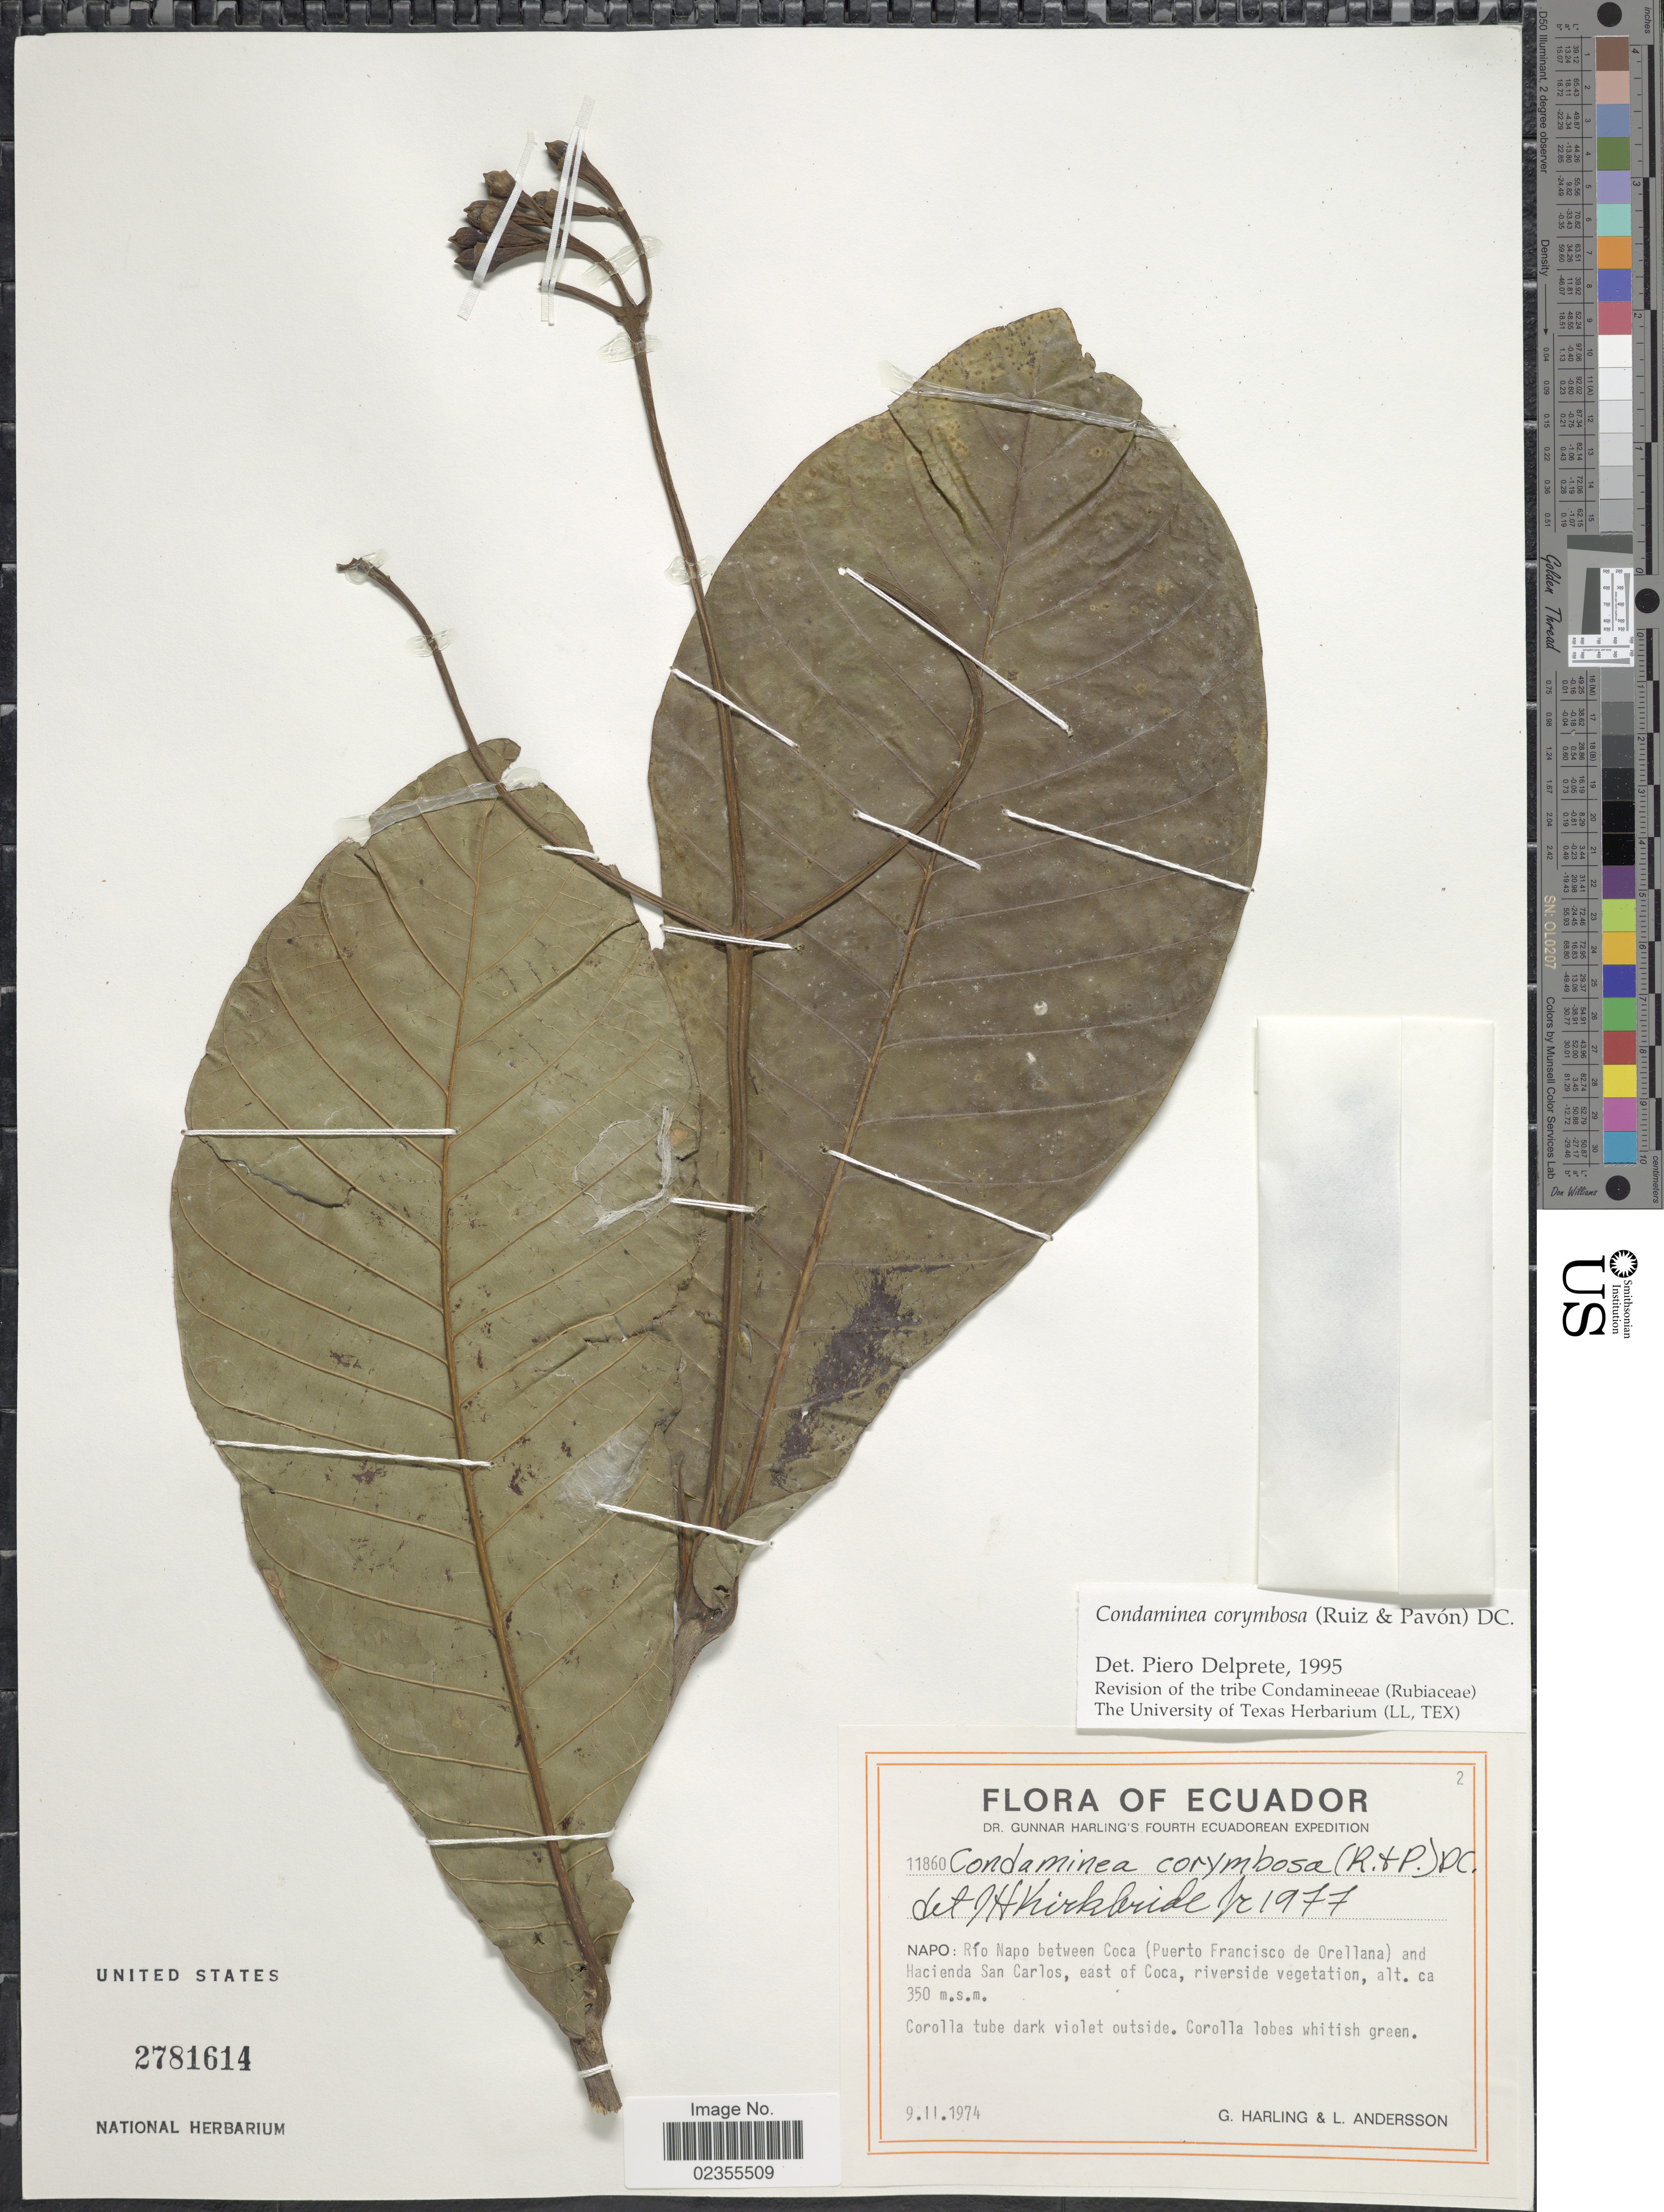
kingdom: Plantae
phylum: Tracheophyta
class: Magnoliopsida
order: Gentianales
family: Rubiaceae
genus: Condaminea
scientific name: Condaminea corymbosa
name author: (Ruiz & Pav.) DC.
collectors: G. Harling & L. Andersson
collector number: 11860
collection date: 1974-11-09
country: Ecuador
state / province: Napo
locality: Rio Napo between Coca (Puerto Francisco de Orellana) and Hacienda San Carlos, east of Coca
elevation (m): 350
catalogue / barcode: US 2781614